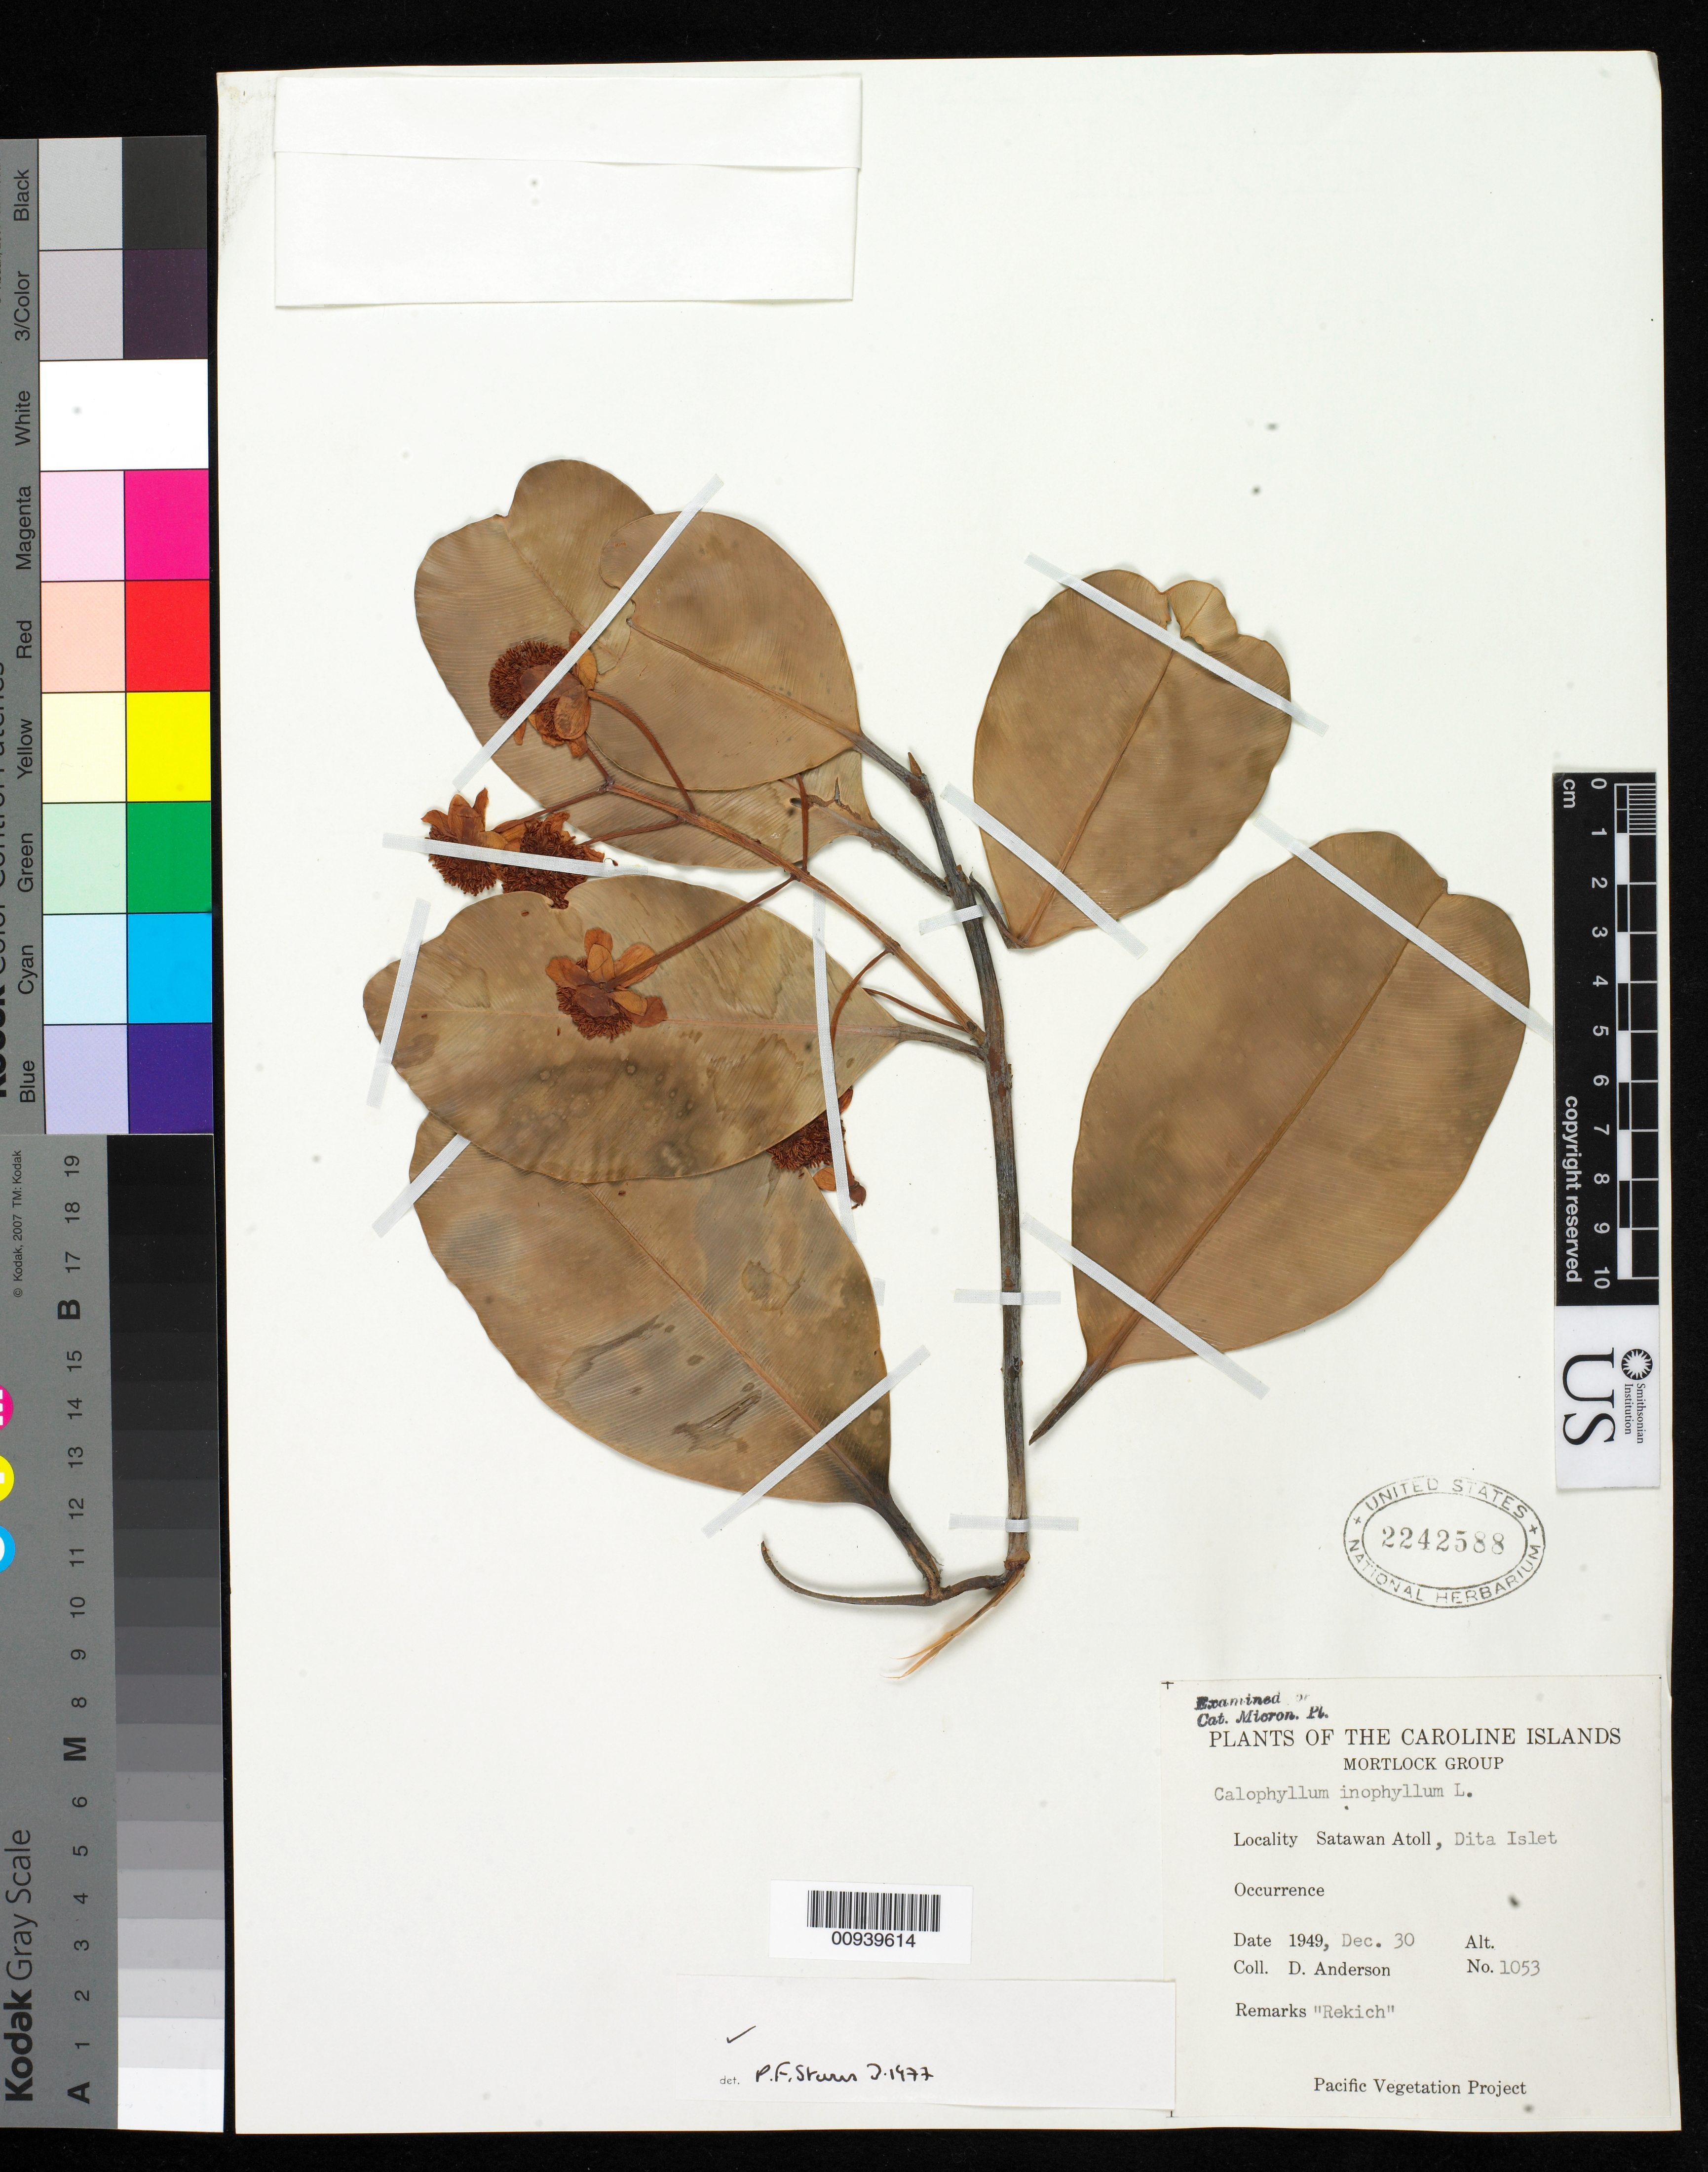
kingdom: Plantae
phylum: Tracheophyta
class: Magnoliopsida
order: Malpighiales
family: Calophyllaceae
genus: Calophyllum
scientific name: Calophyllum inophyllum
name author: L.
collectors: D. Anderson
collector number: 1053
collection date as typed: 30 Dec 1949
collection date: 1949-12-30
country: Micronesia, Federated States of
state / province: Truk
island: Satawan Atoll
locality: Dita Islet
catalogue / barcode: US 2242588